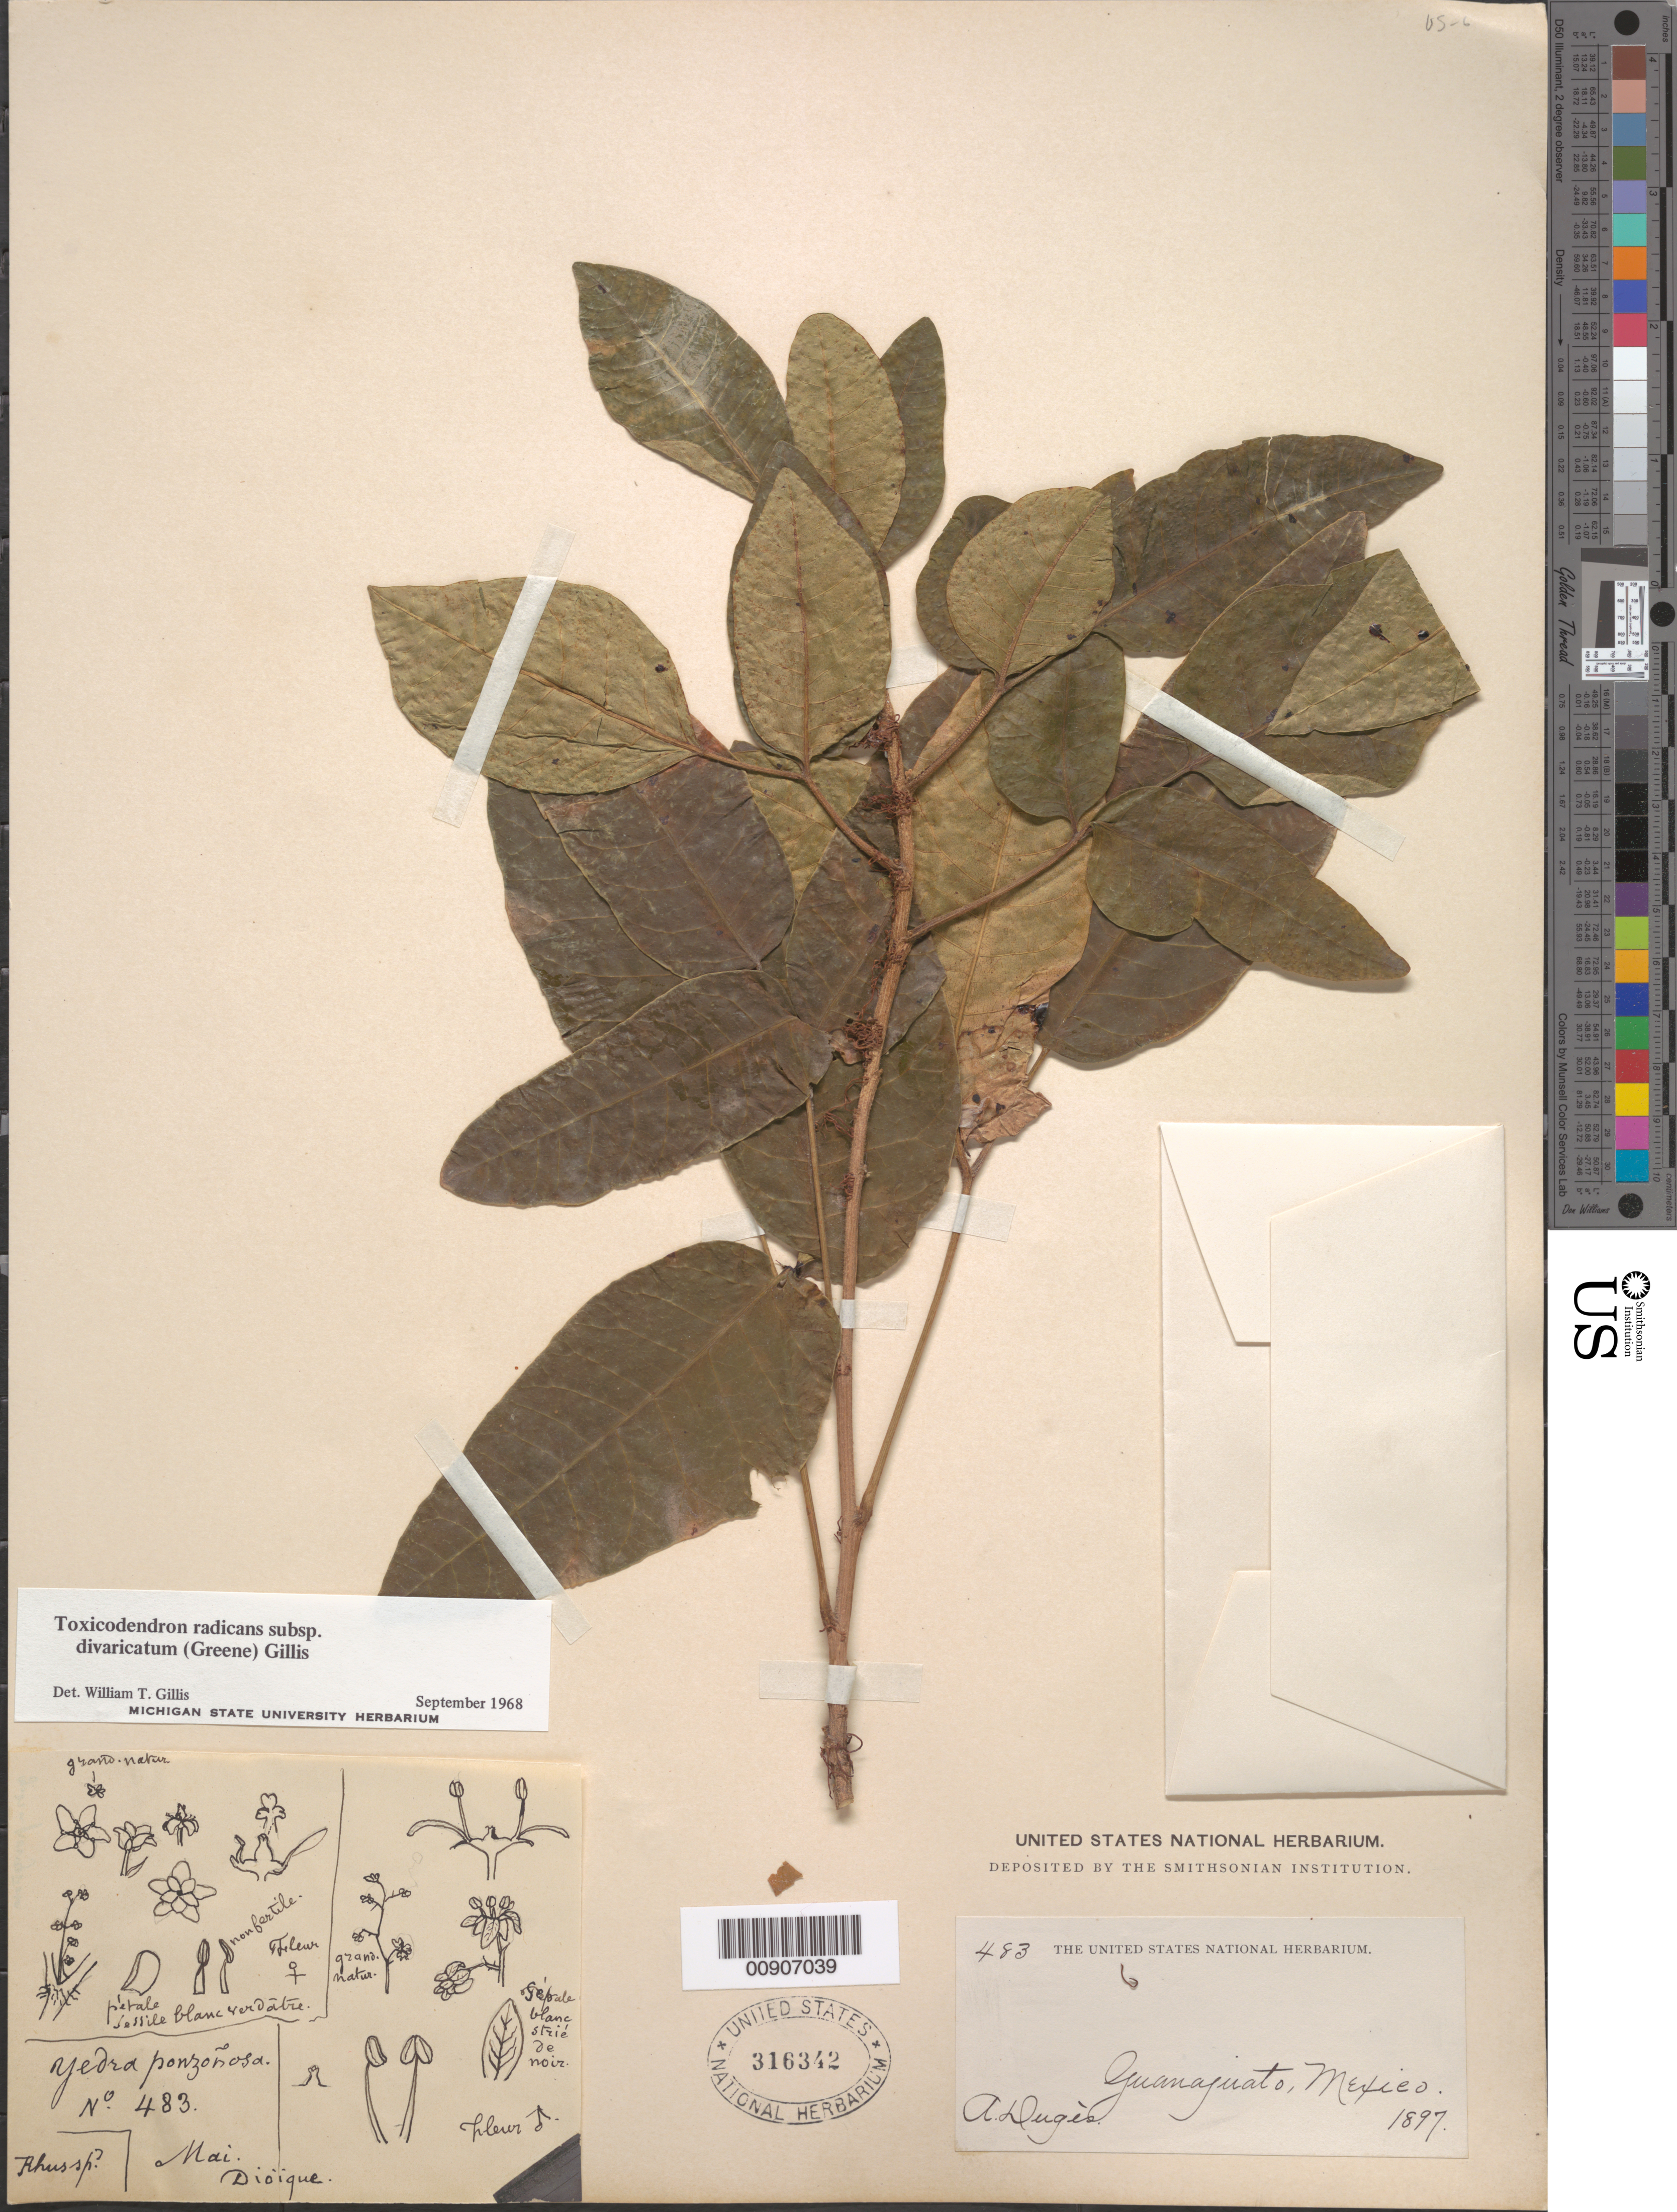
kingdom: Plantae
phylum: Tracheophyta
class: Magnoliopsida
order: Sapindales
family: Anacardiaceae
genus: Toxicodendron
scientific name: Toxicodendron radicans subsp. divaricatum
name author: (Greene) Gillis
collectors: A. Dugès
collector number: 483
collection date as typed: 1897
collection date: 1897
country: Mexico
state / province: Guanajuato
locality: Guanajuato.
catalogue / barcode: US 316342